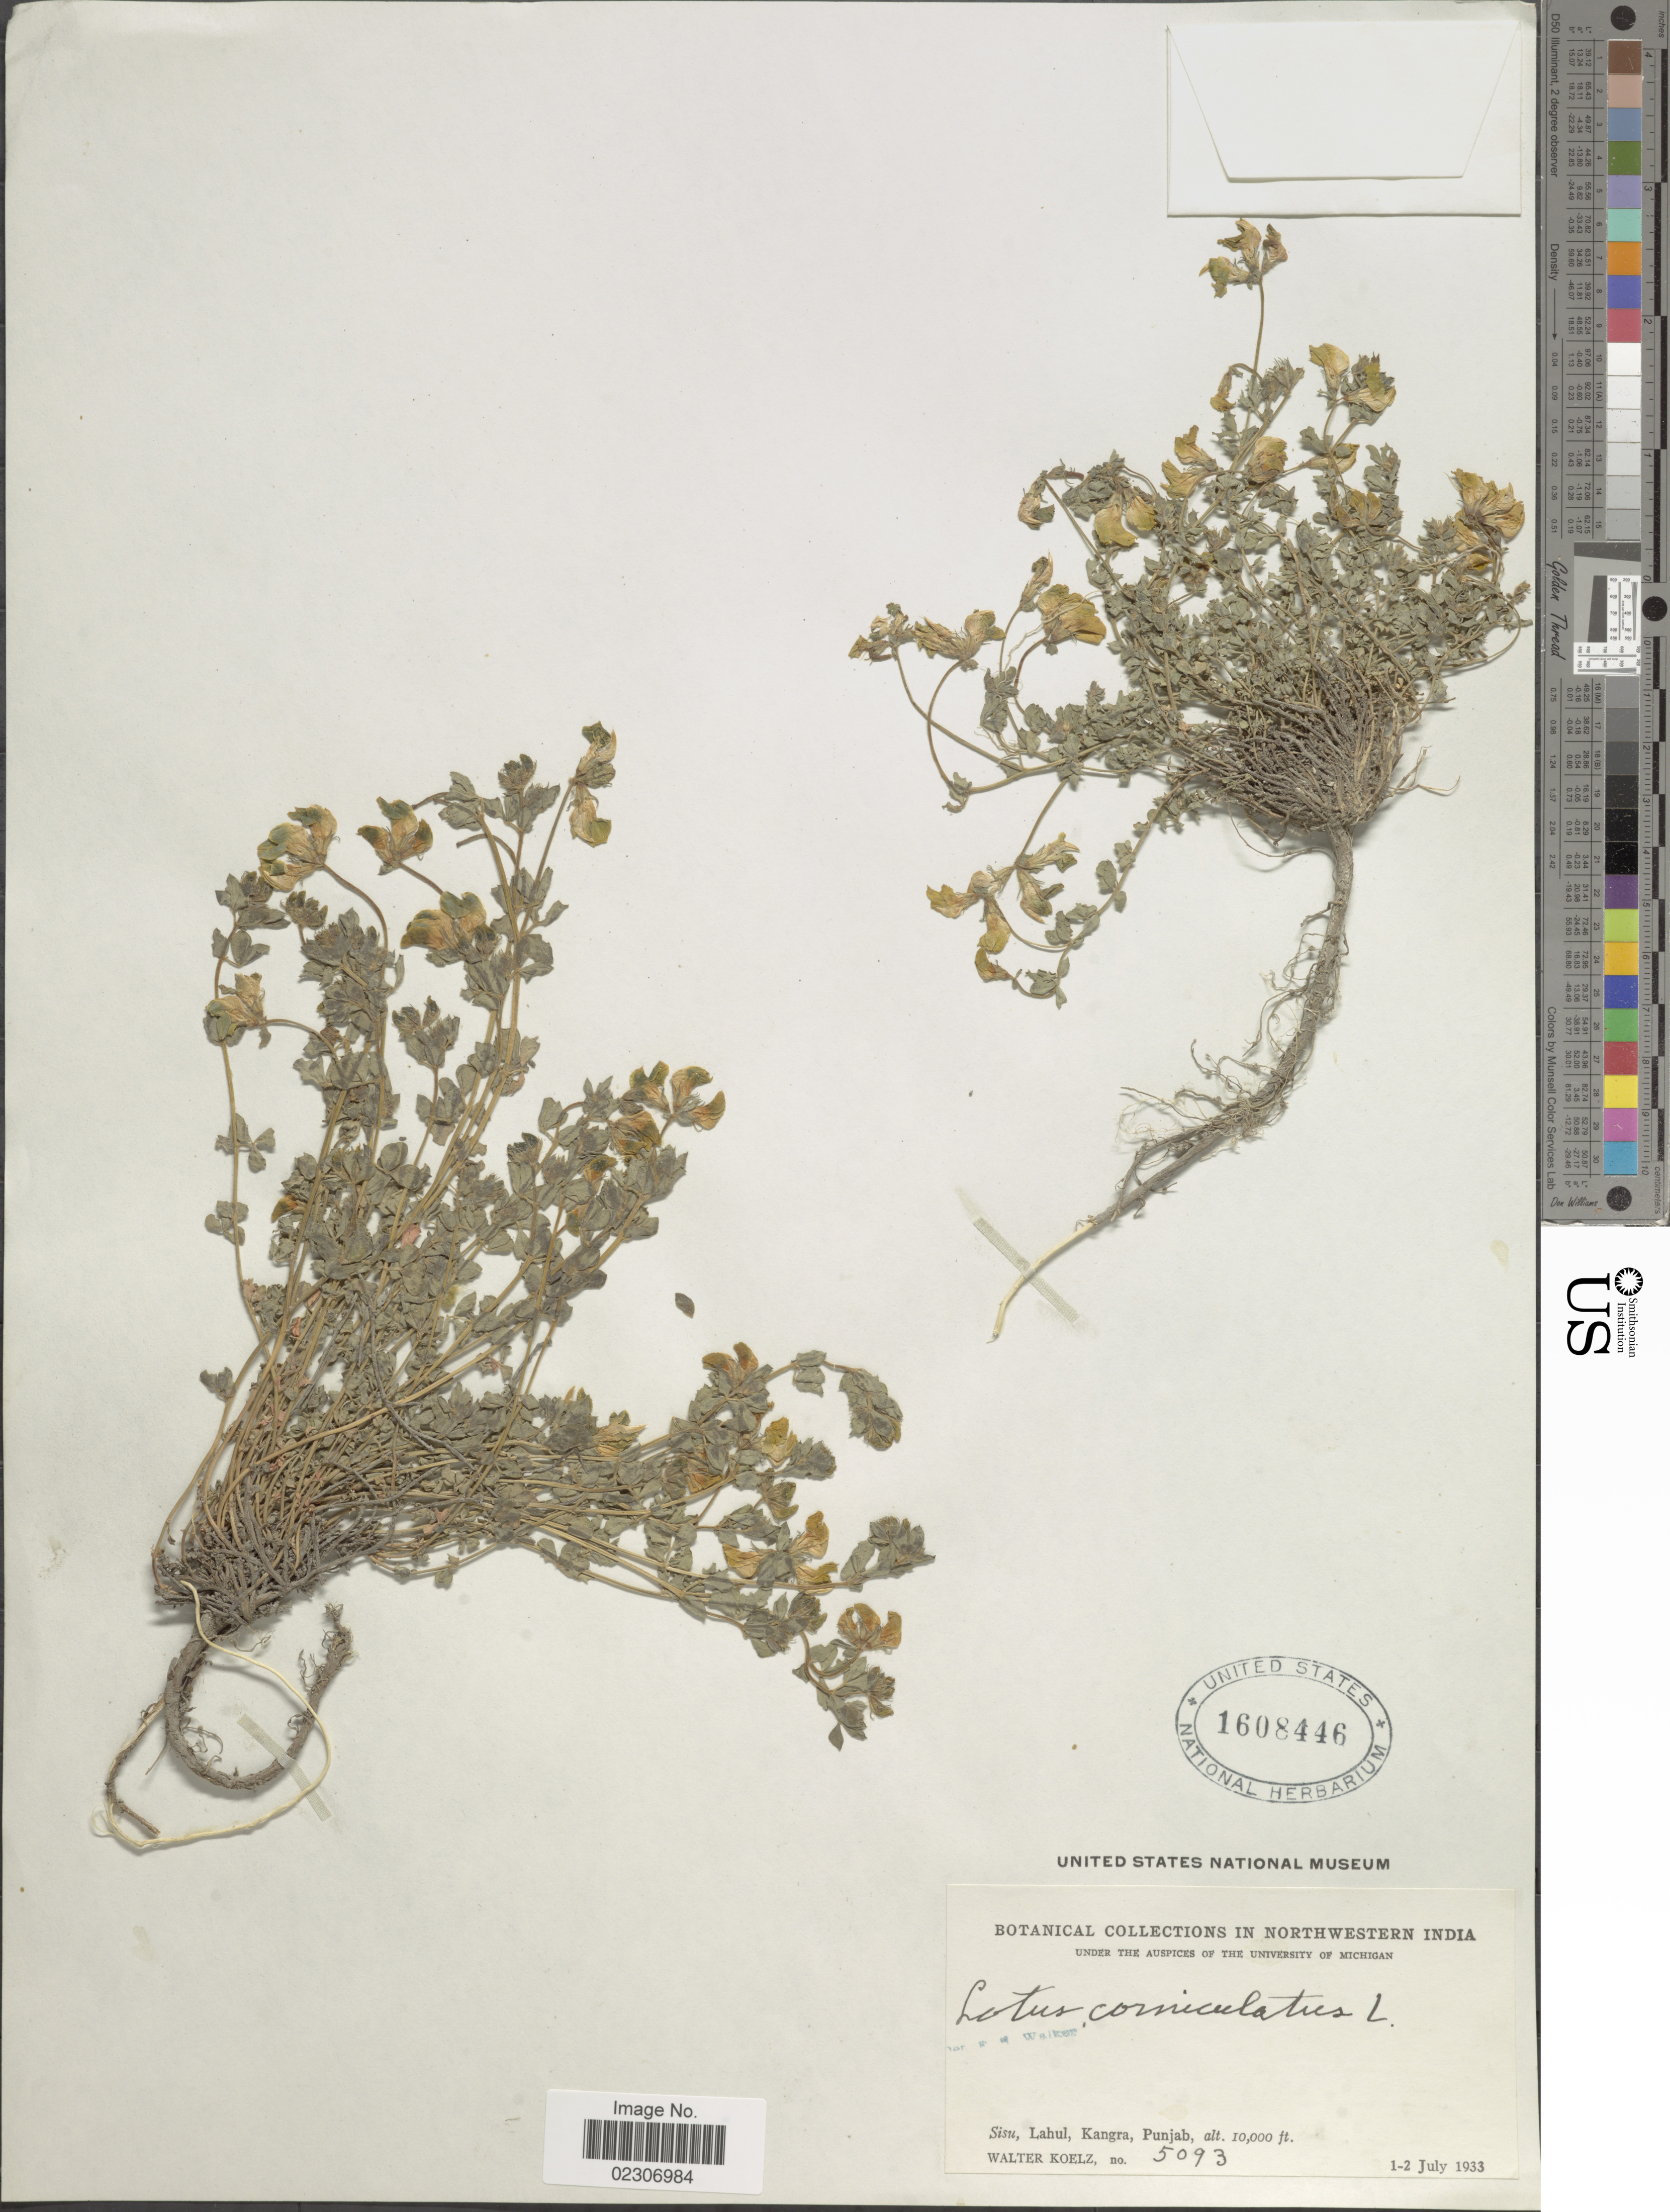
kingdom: Plantae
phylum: Tracheophyta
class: Magnoliopsida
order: Fabales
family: Fabaceae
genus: Lotus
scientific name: Lotus corniculatus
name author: L.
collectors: W. N. Koelz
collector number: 5093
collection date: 1933-07-01/1933-07-02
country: India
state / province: Himachal Pradesh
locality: Sisu, Lahul, Kangra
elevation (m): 3048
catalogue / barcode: US 1608446